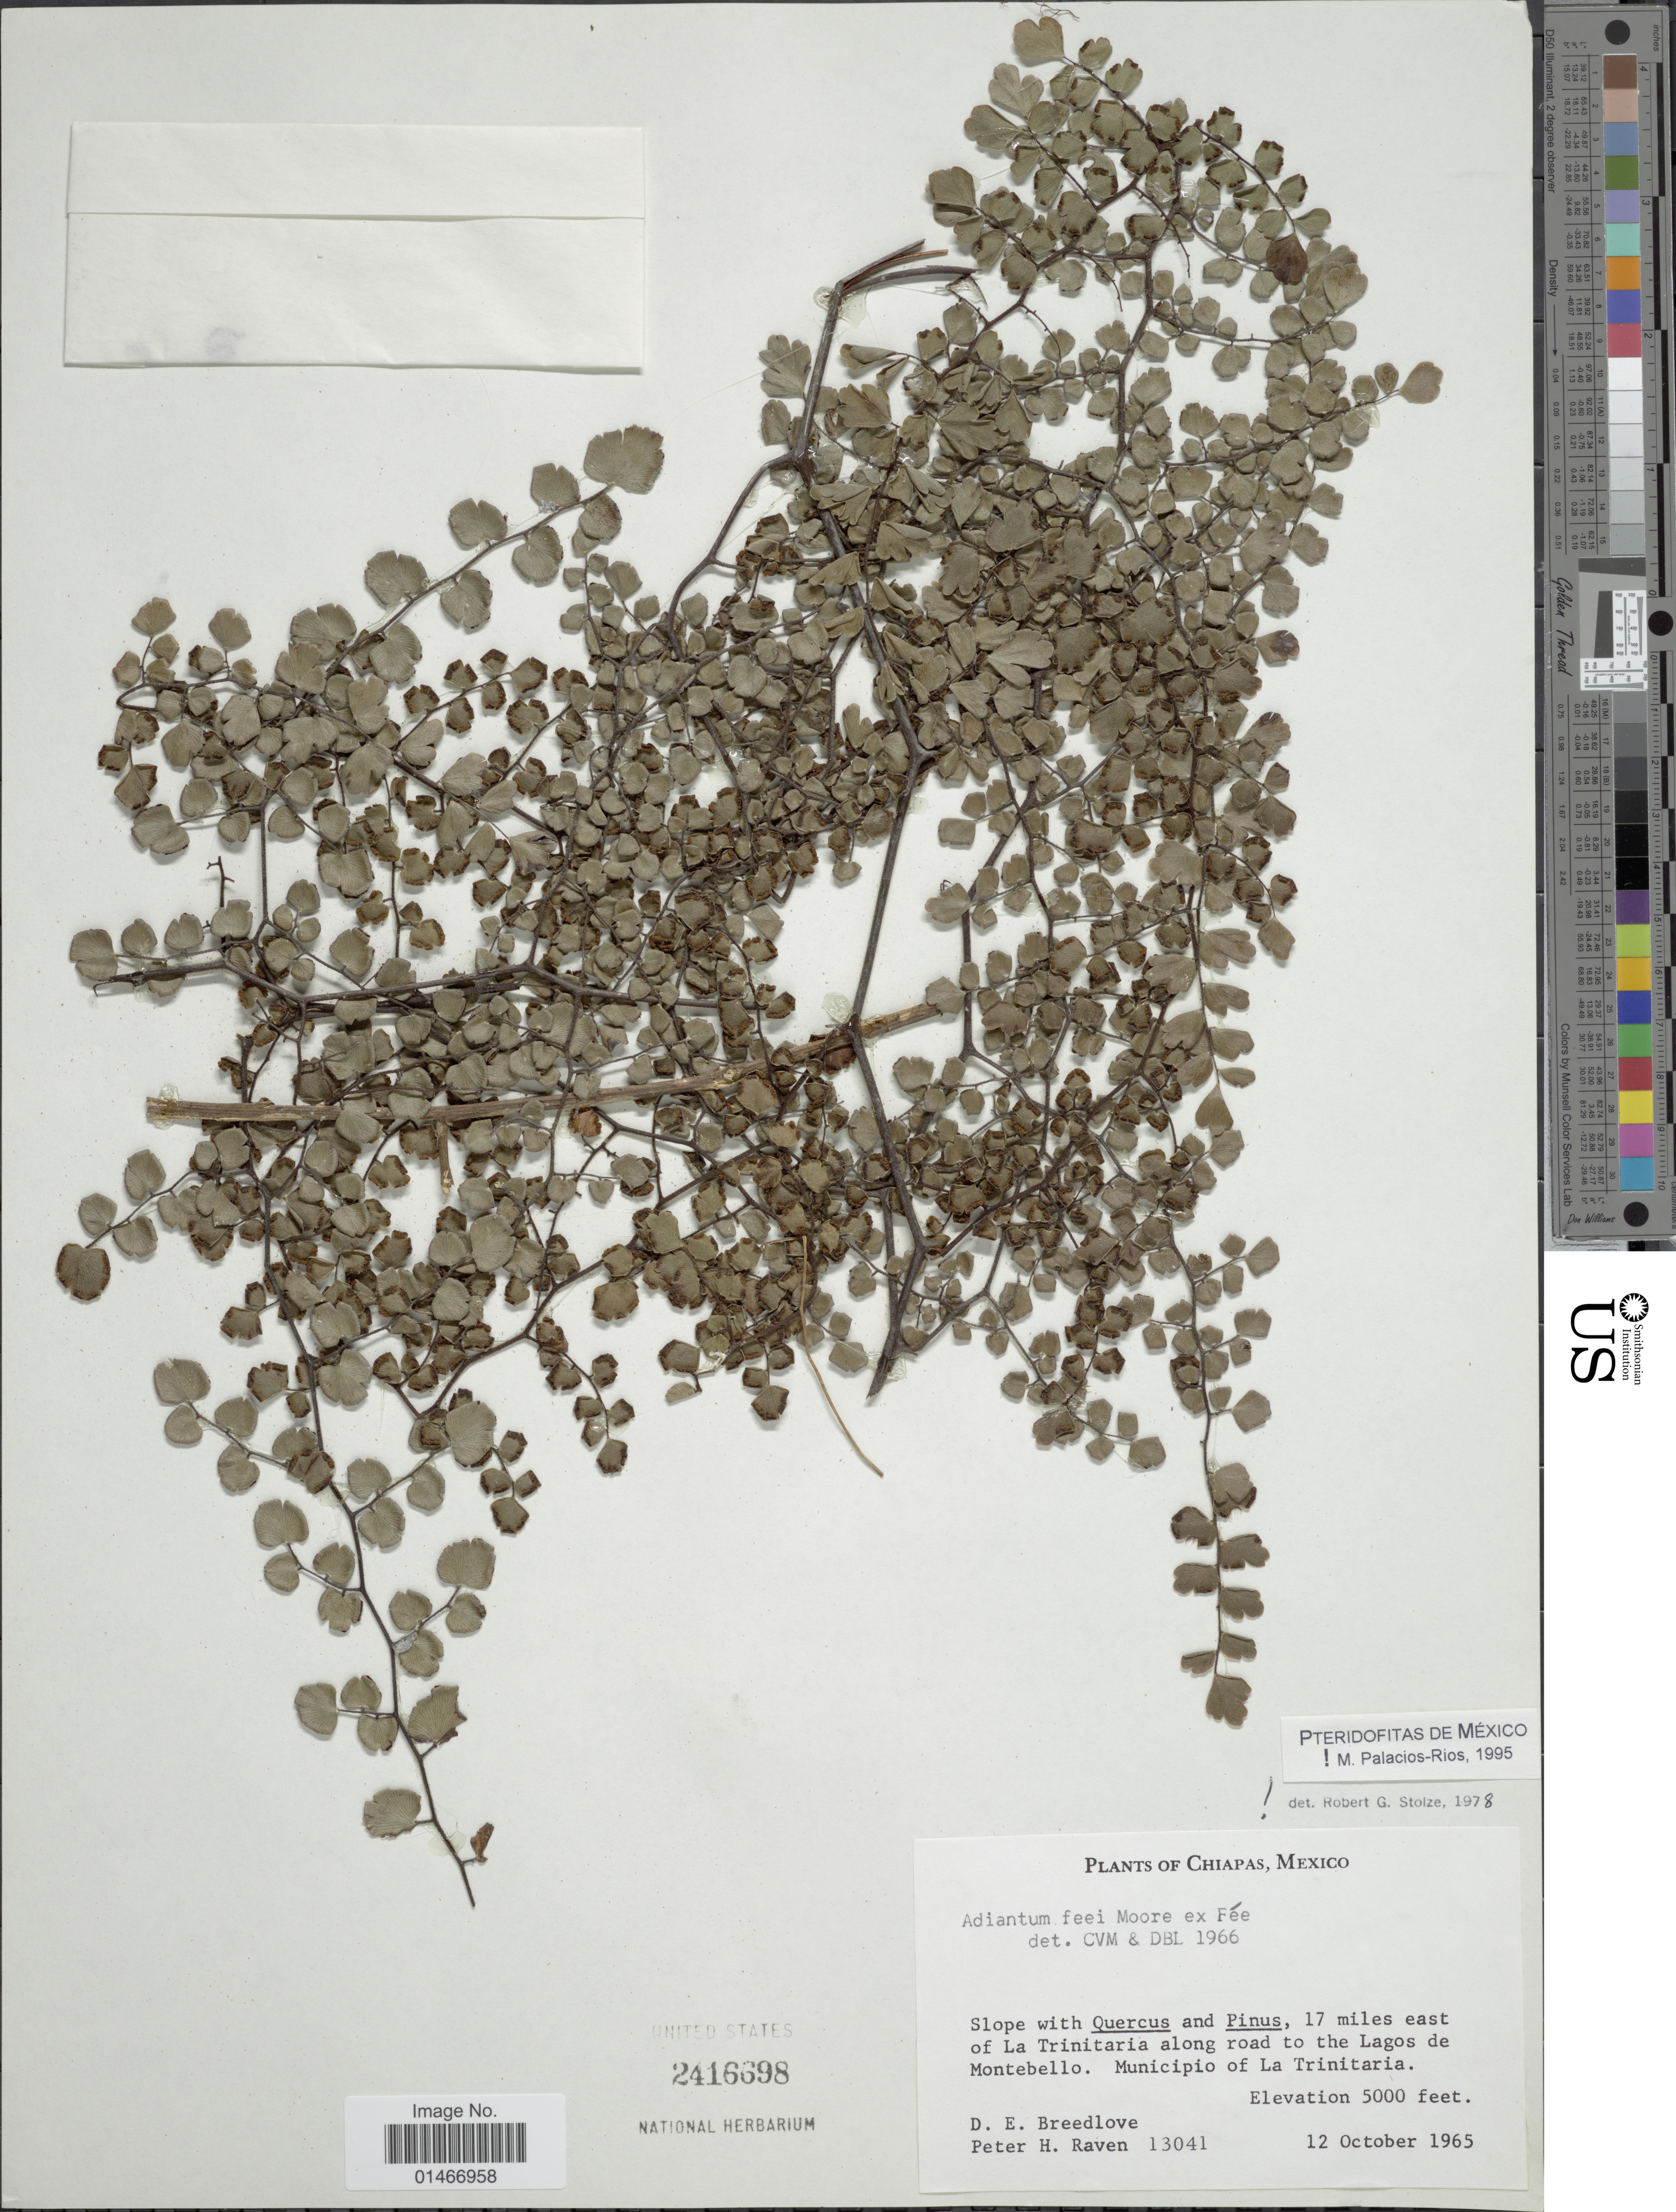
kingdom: Plantae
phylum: Tracheophyta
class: Polypodiopsida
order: Polypodiales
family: Pteridaceae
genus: Adiantum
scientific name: Adiantum feei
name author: T. Moore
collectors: D. E. Breedlove & P. Raven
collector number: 13041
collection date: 1965-10-12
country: Mexico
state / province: Chiapas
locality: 17 miles east of La Trinitaria along road to the Lagos de Montebello. Municipio of La Trinitaria.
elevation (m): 1524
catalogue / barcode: US 2416698